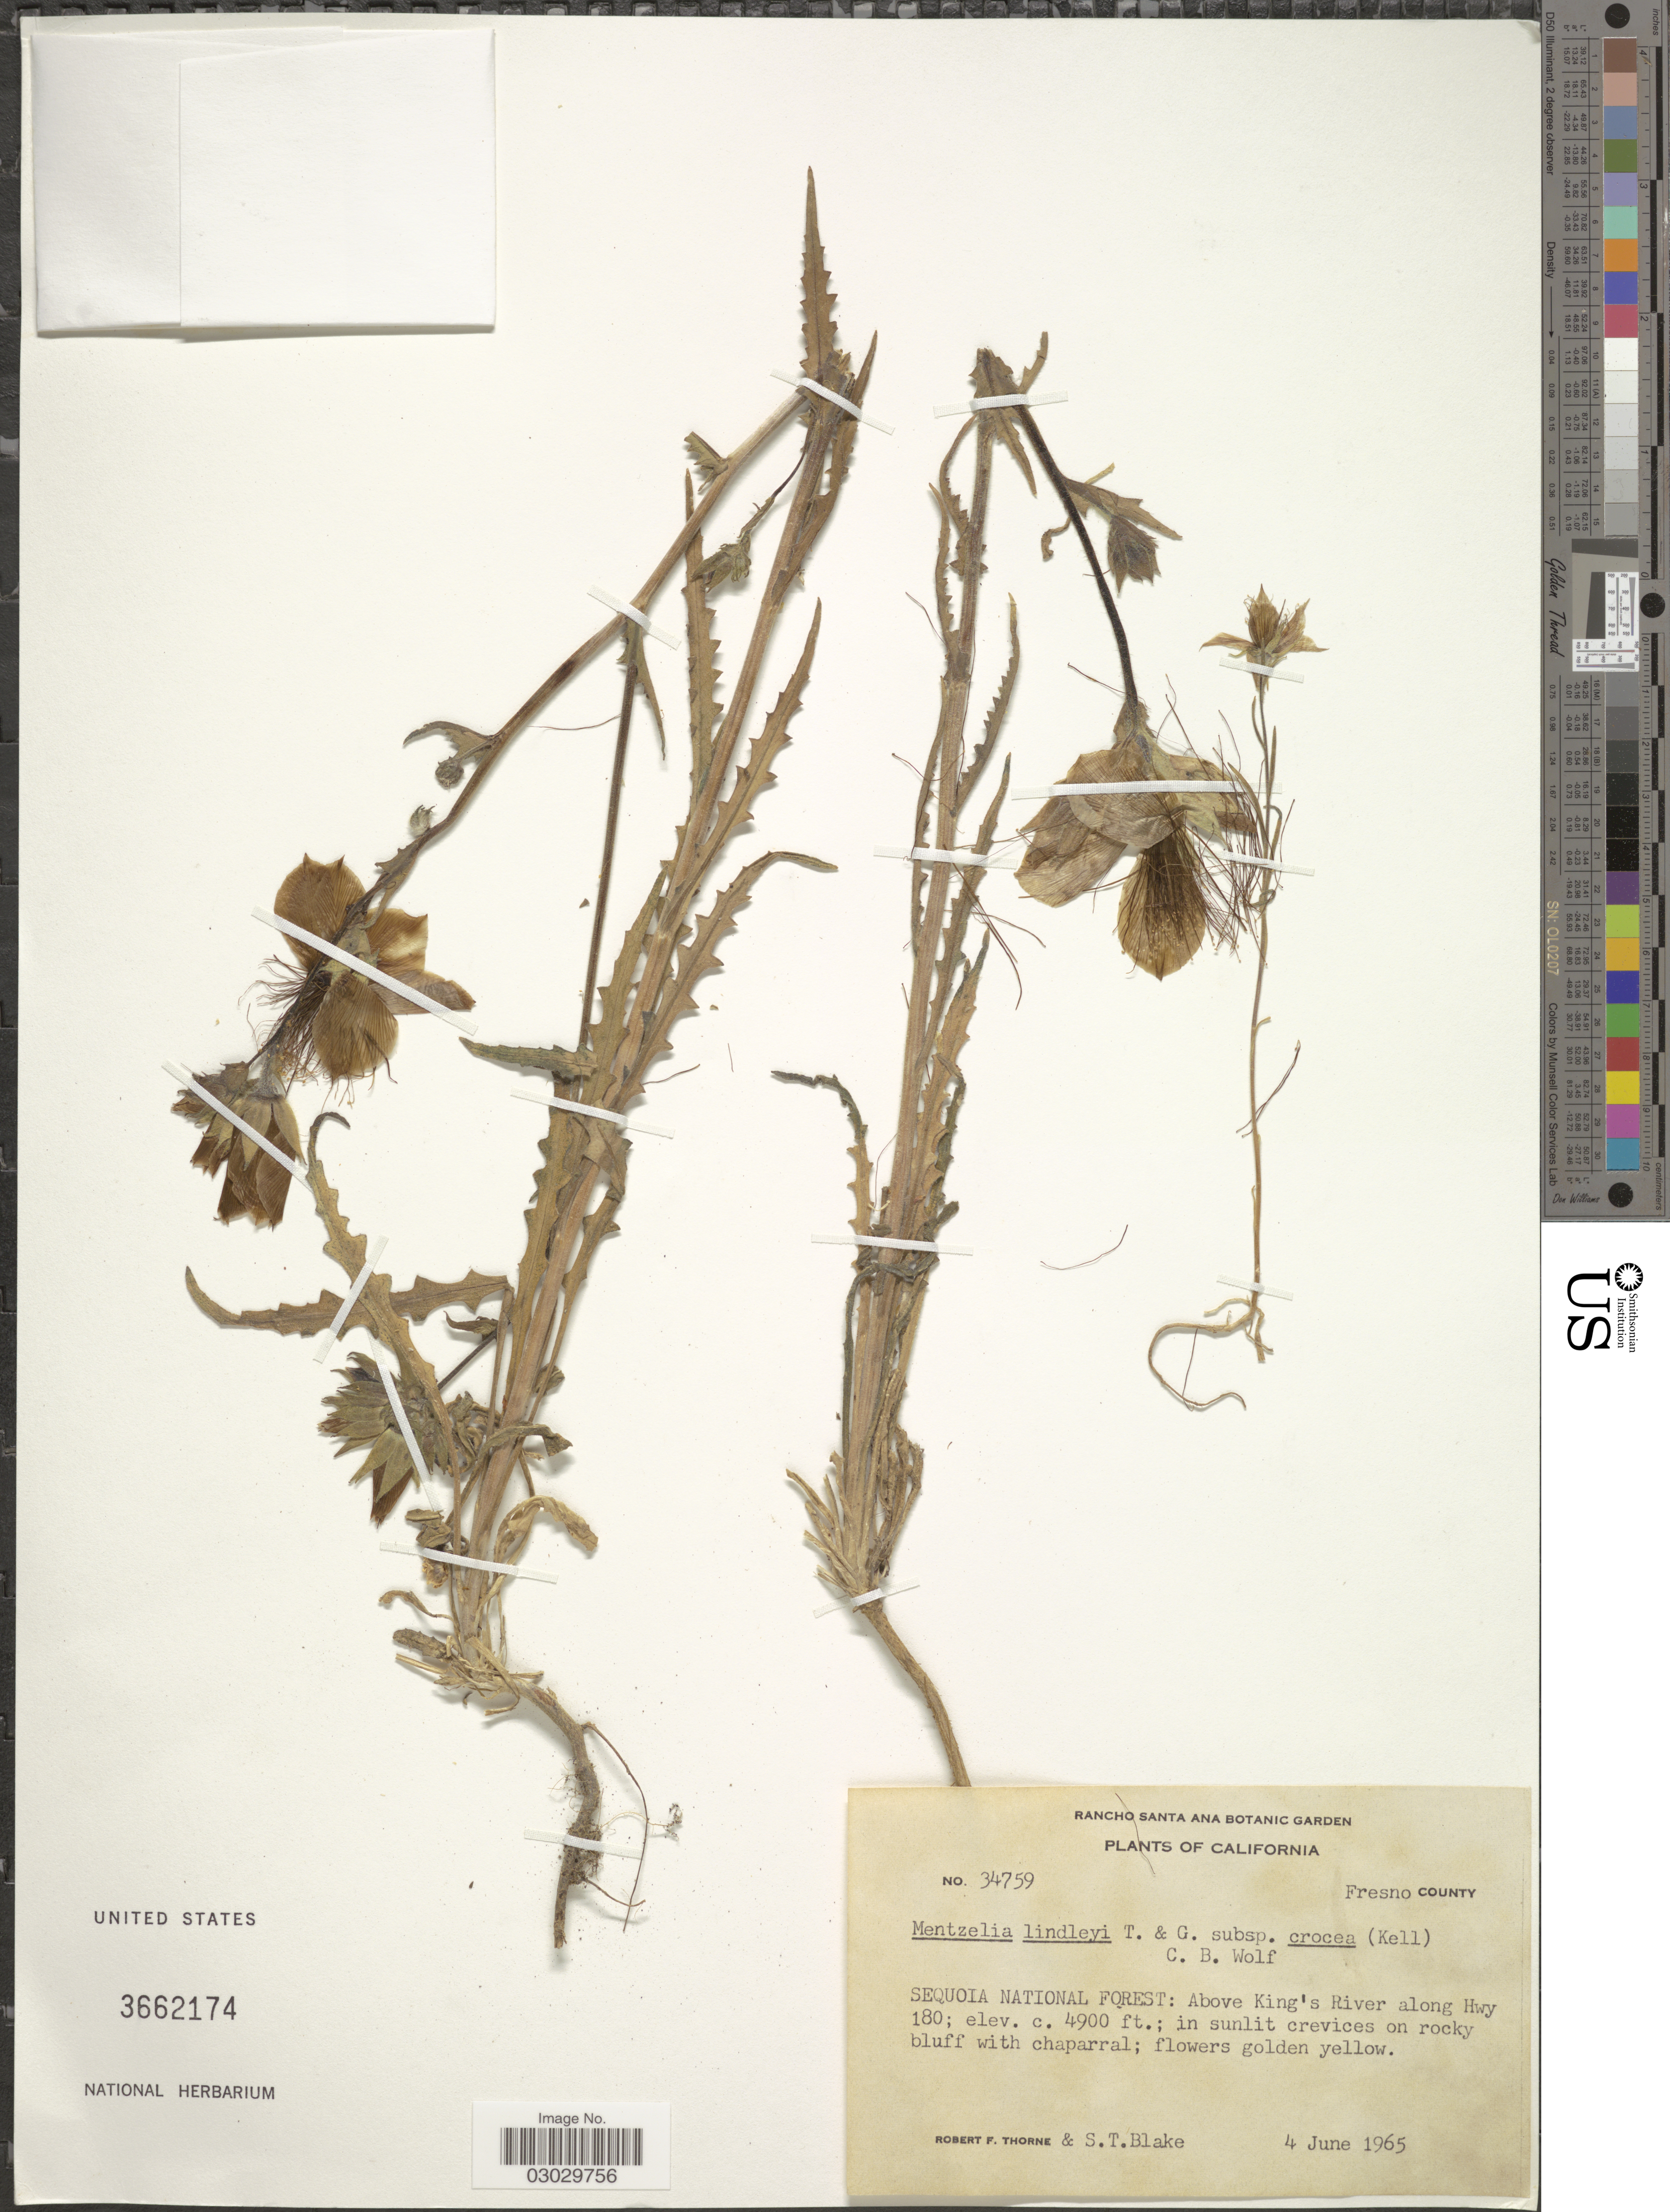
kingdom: Plantae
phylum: Tracheophyta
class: Magnoliopsida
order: Cornales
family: Loasaceae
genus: Mentzelia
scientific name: Mentzelia lindleyi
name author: Torr. & A. Gray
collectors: R. F. Thorne & S. T. Blake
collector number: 34759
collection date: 1965-06-04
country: United States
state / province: California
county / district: Fresno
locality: Fresno County. Sequoia National Forest: Above King's River along Hwy 180.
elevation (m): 1494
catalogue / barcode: US 3662174